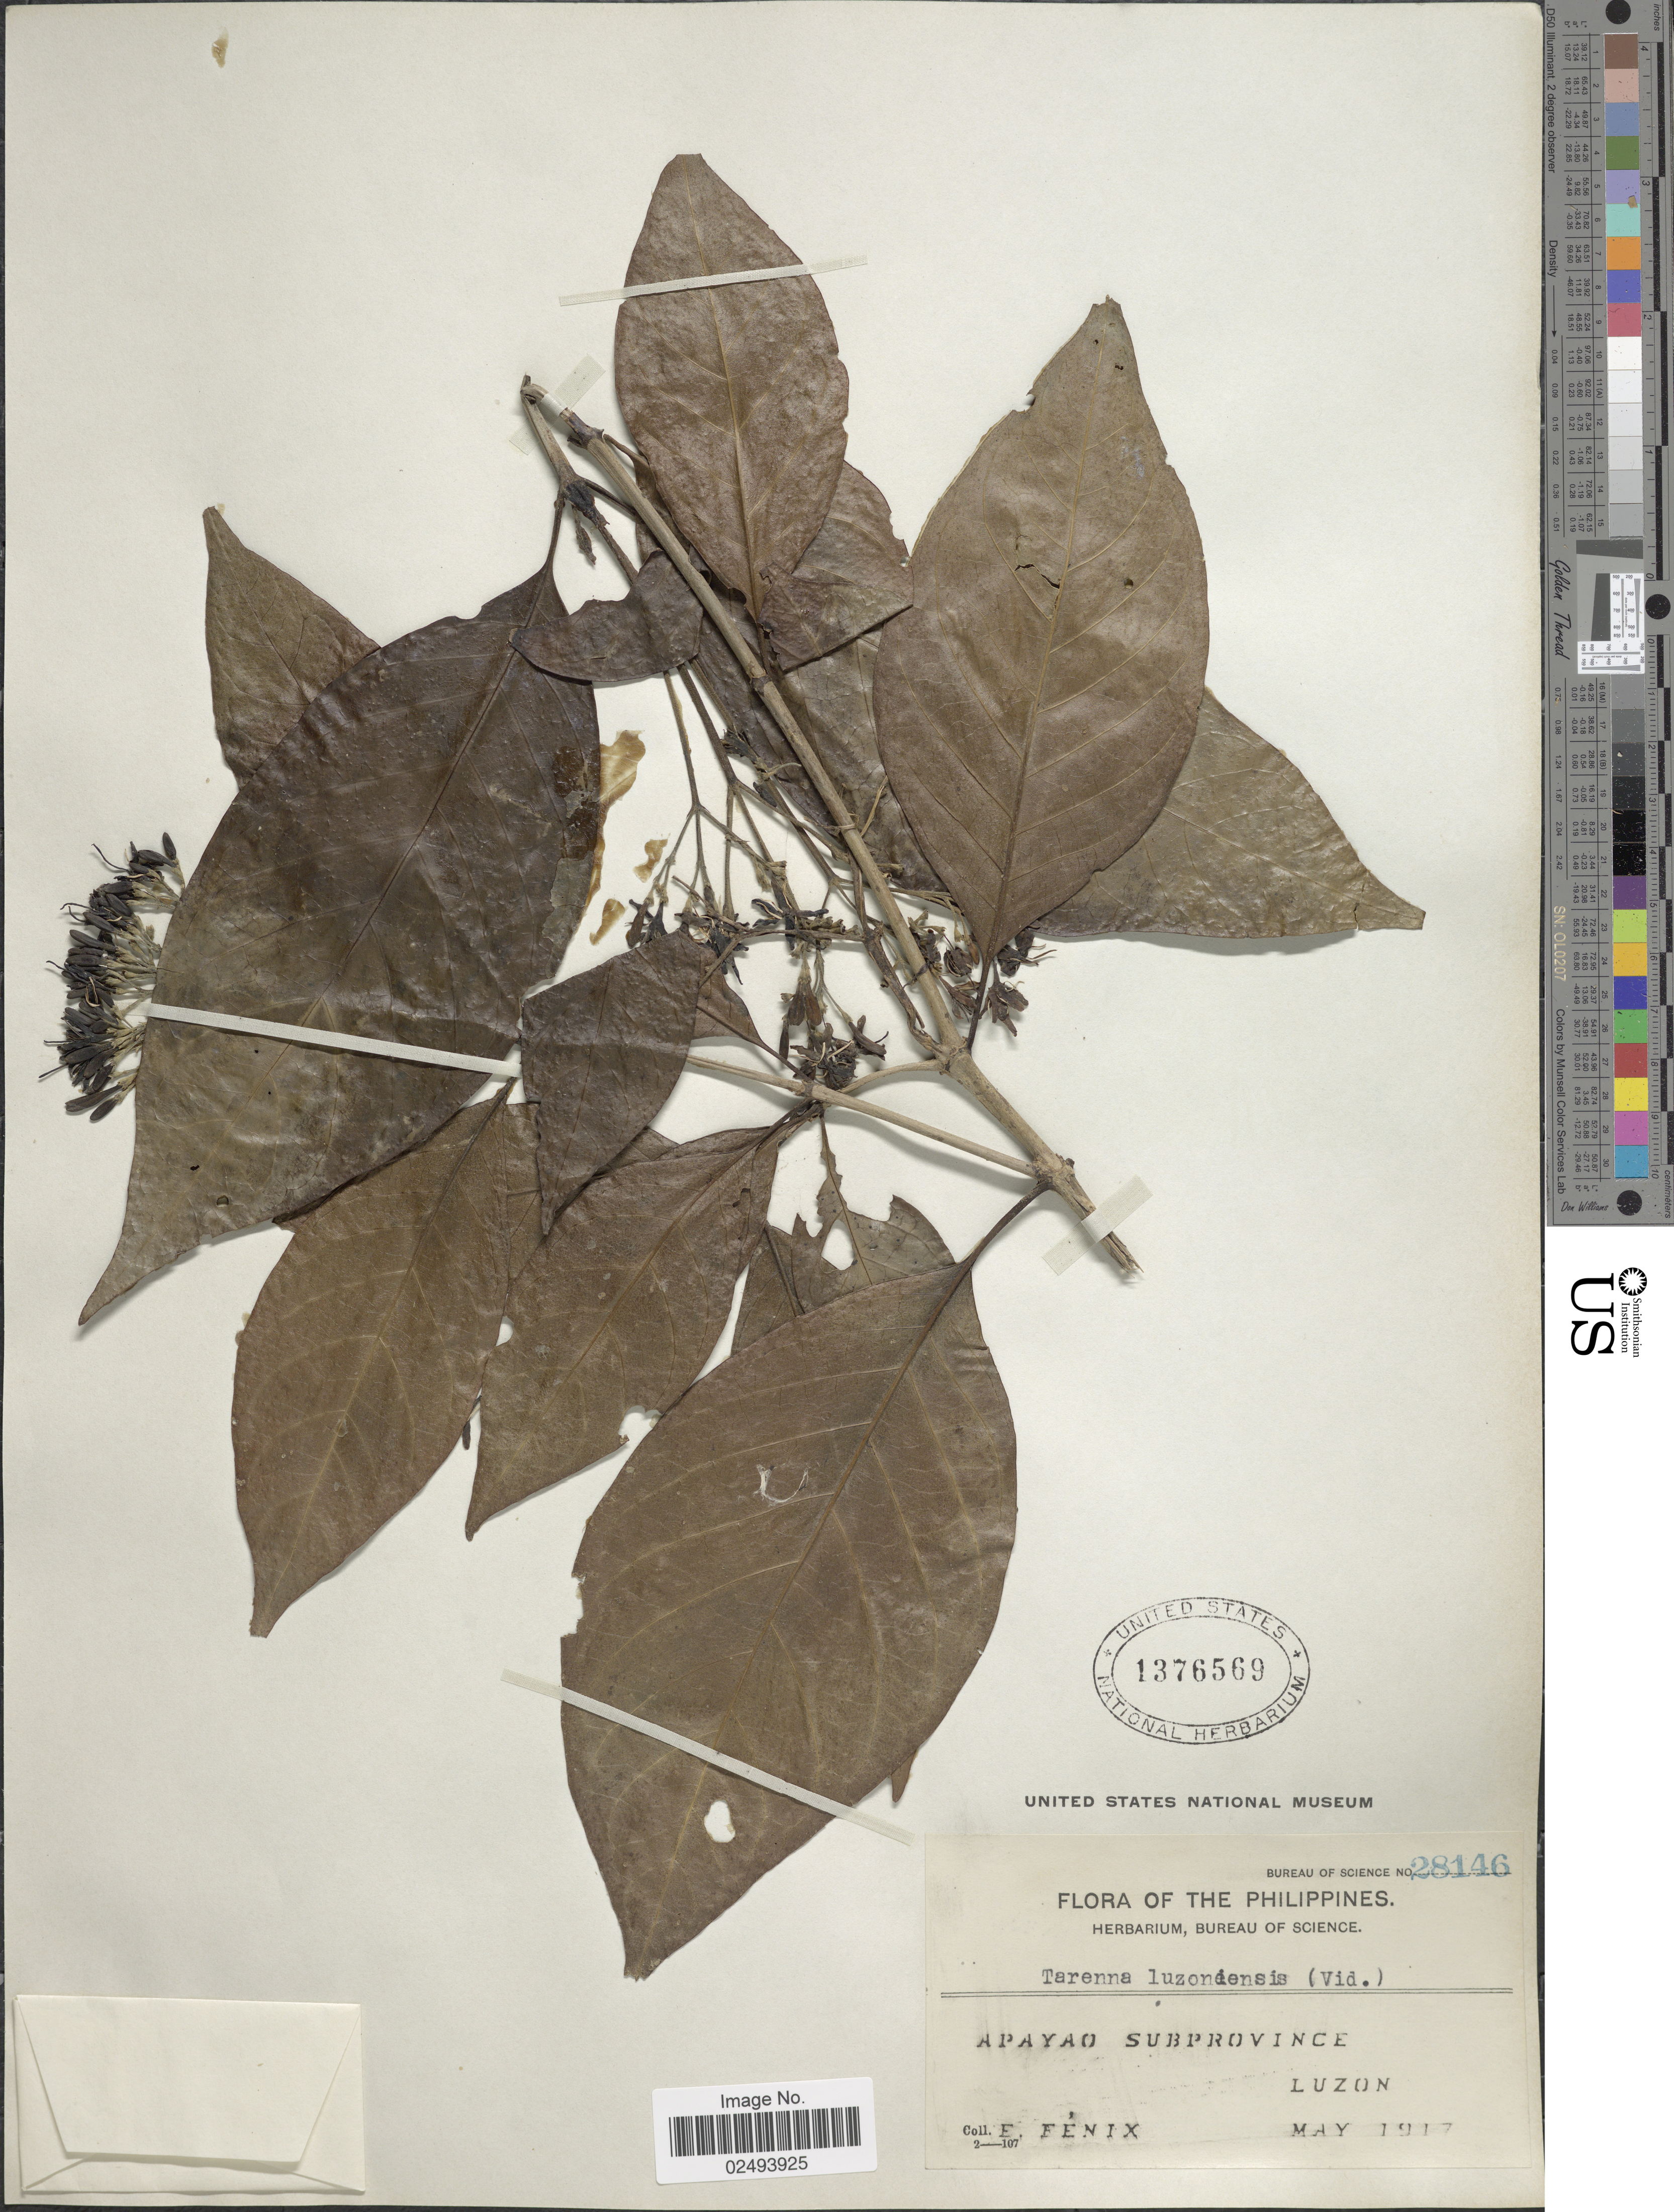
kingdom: Plantae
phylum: Tracheophyta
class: Magnoliopsida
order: Gentianales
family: Rubiaceae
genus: Tarenna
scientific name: Tarenna luzoniensis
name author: (S. Vidal) Bremek.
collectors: E. Fénix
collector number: Bureau of Science 28146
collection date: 1917-05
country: Philippines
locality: Apayao Subprovince, Luzon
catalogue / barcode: US 1376569